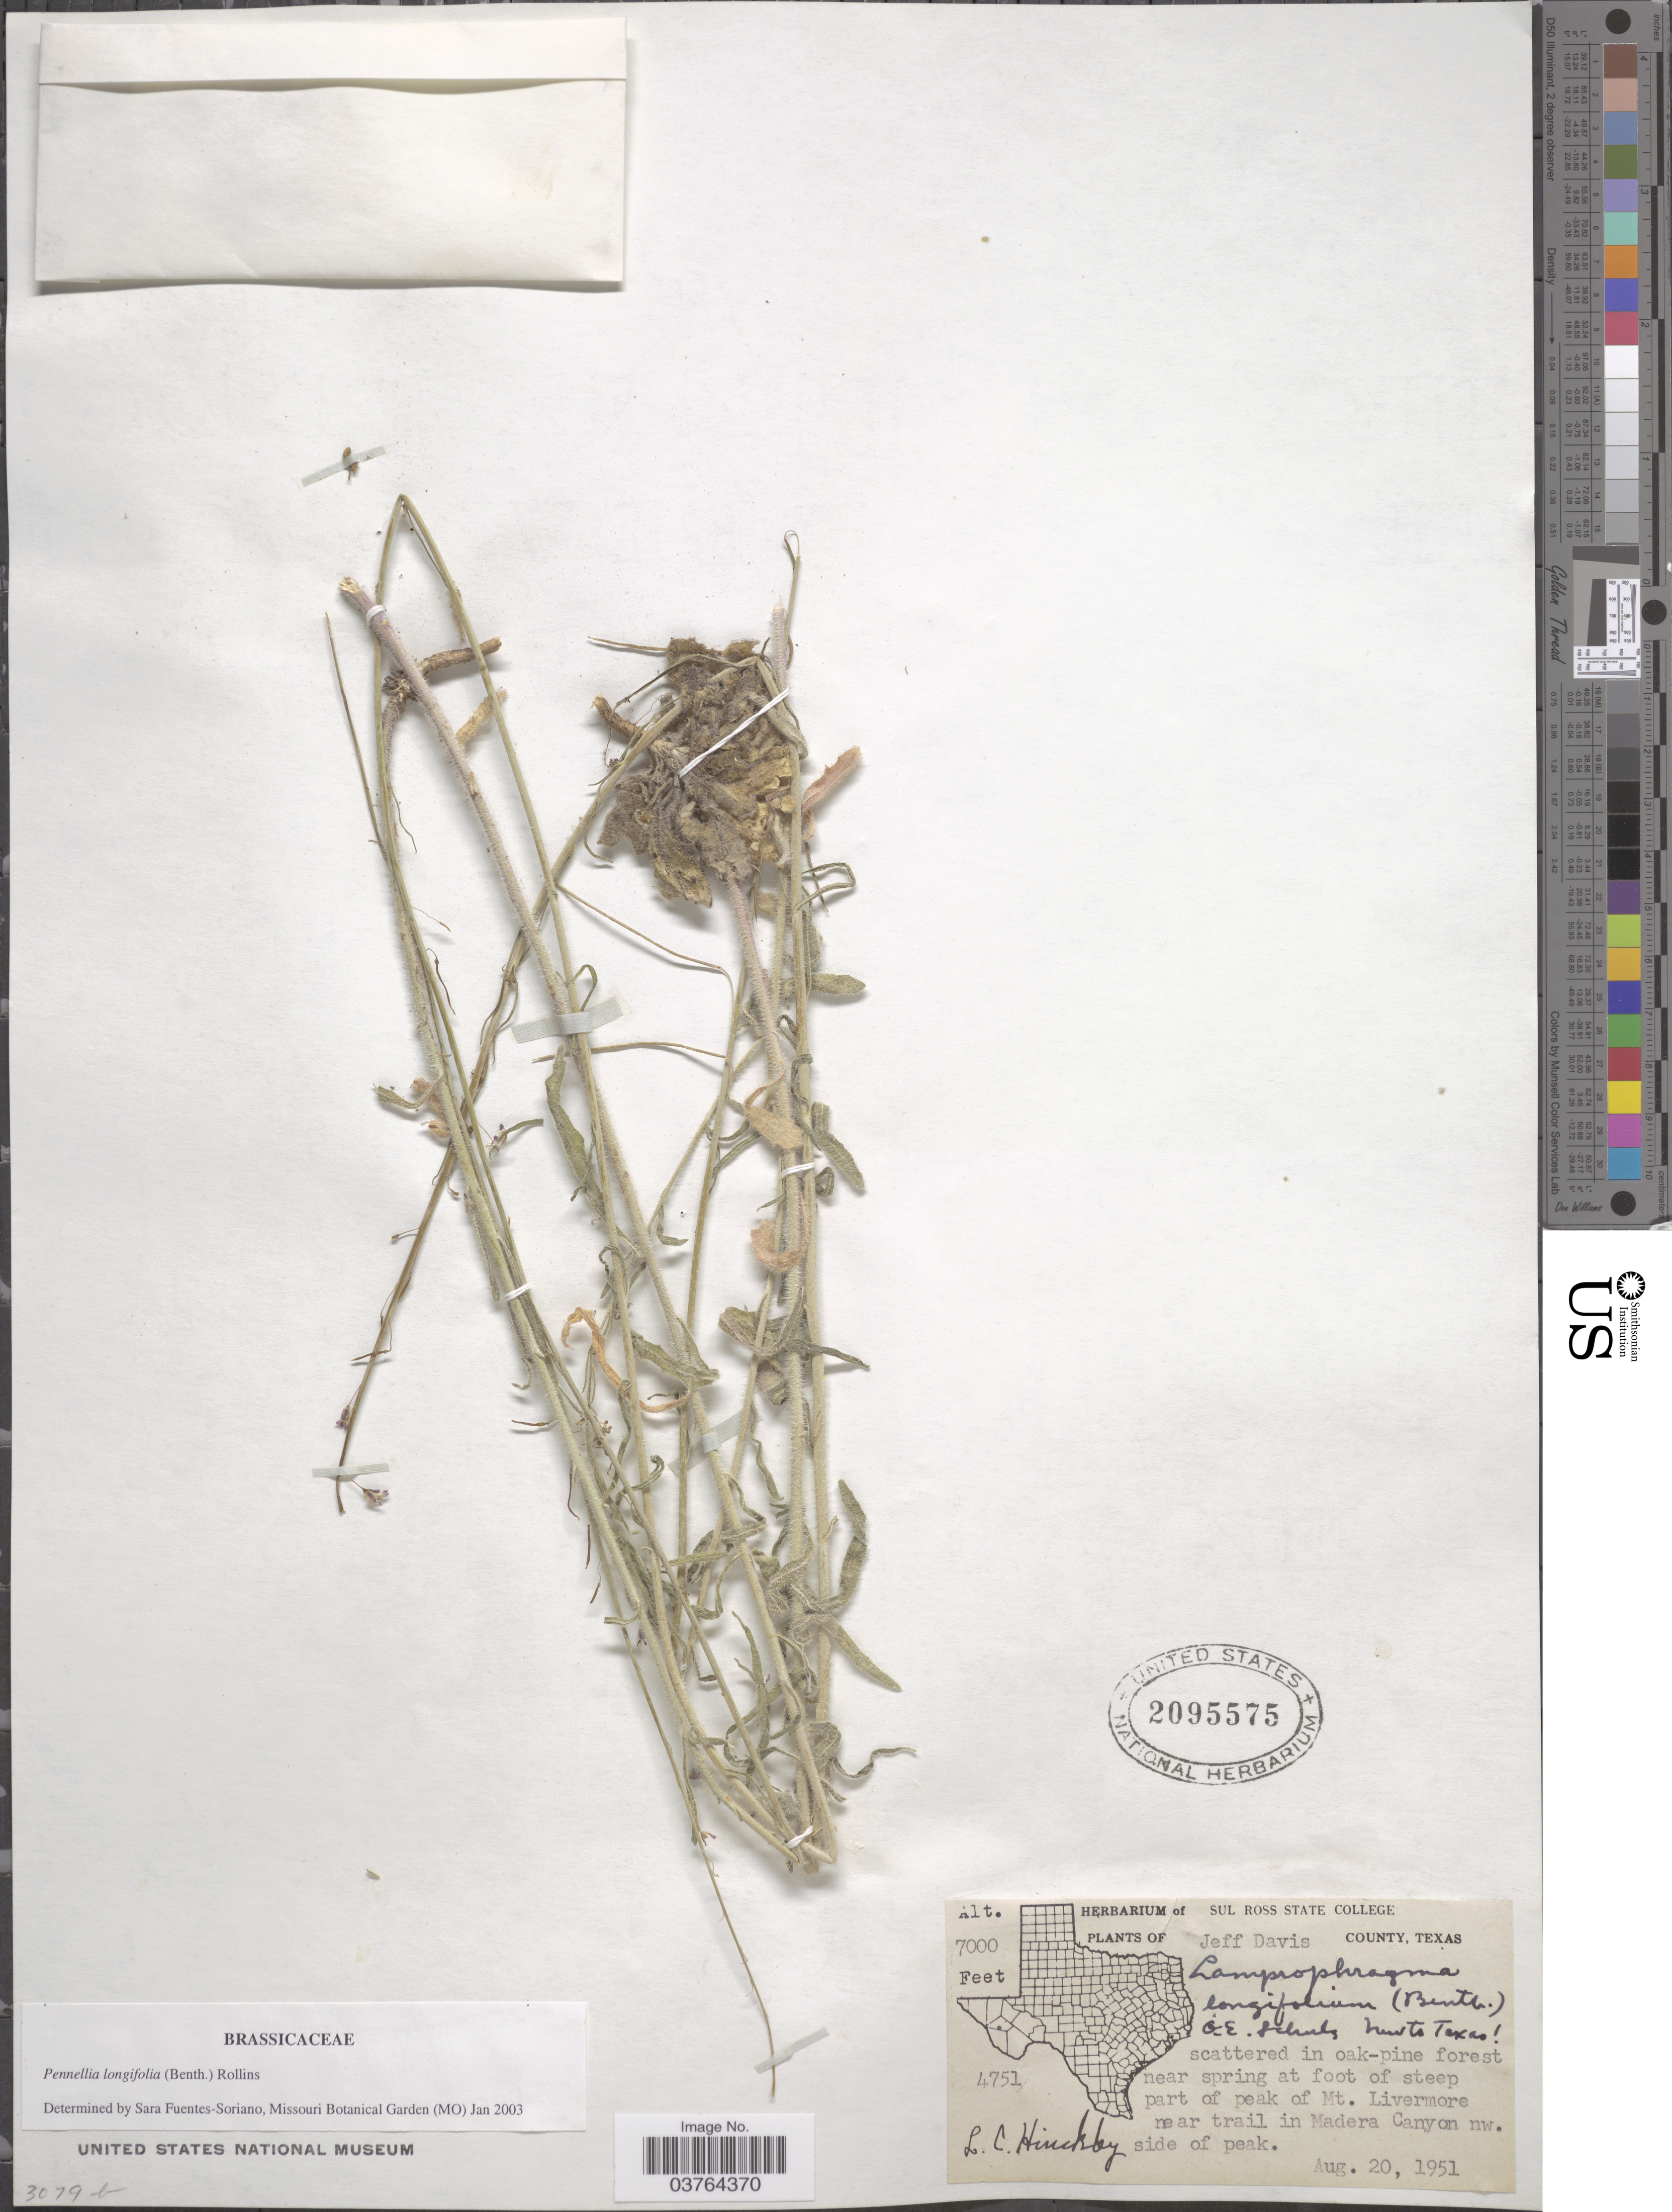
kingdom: Plantae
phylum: Tracheophyta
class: Magnoliopsida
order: Brassicales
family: Brassicaceae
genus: Pennellia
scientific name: Pennellia longifolia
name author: (Benth.) Rollins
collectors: L. Hinckley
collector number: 4751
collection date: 1951-08-20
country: United States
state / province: Texas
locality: Jeff Davis County. Near spring at foot of steep part of peak of Mt. Livermore near trail in Madera Canyon nw. side of peak.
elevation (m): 2134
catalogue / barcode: US 2095575